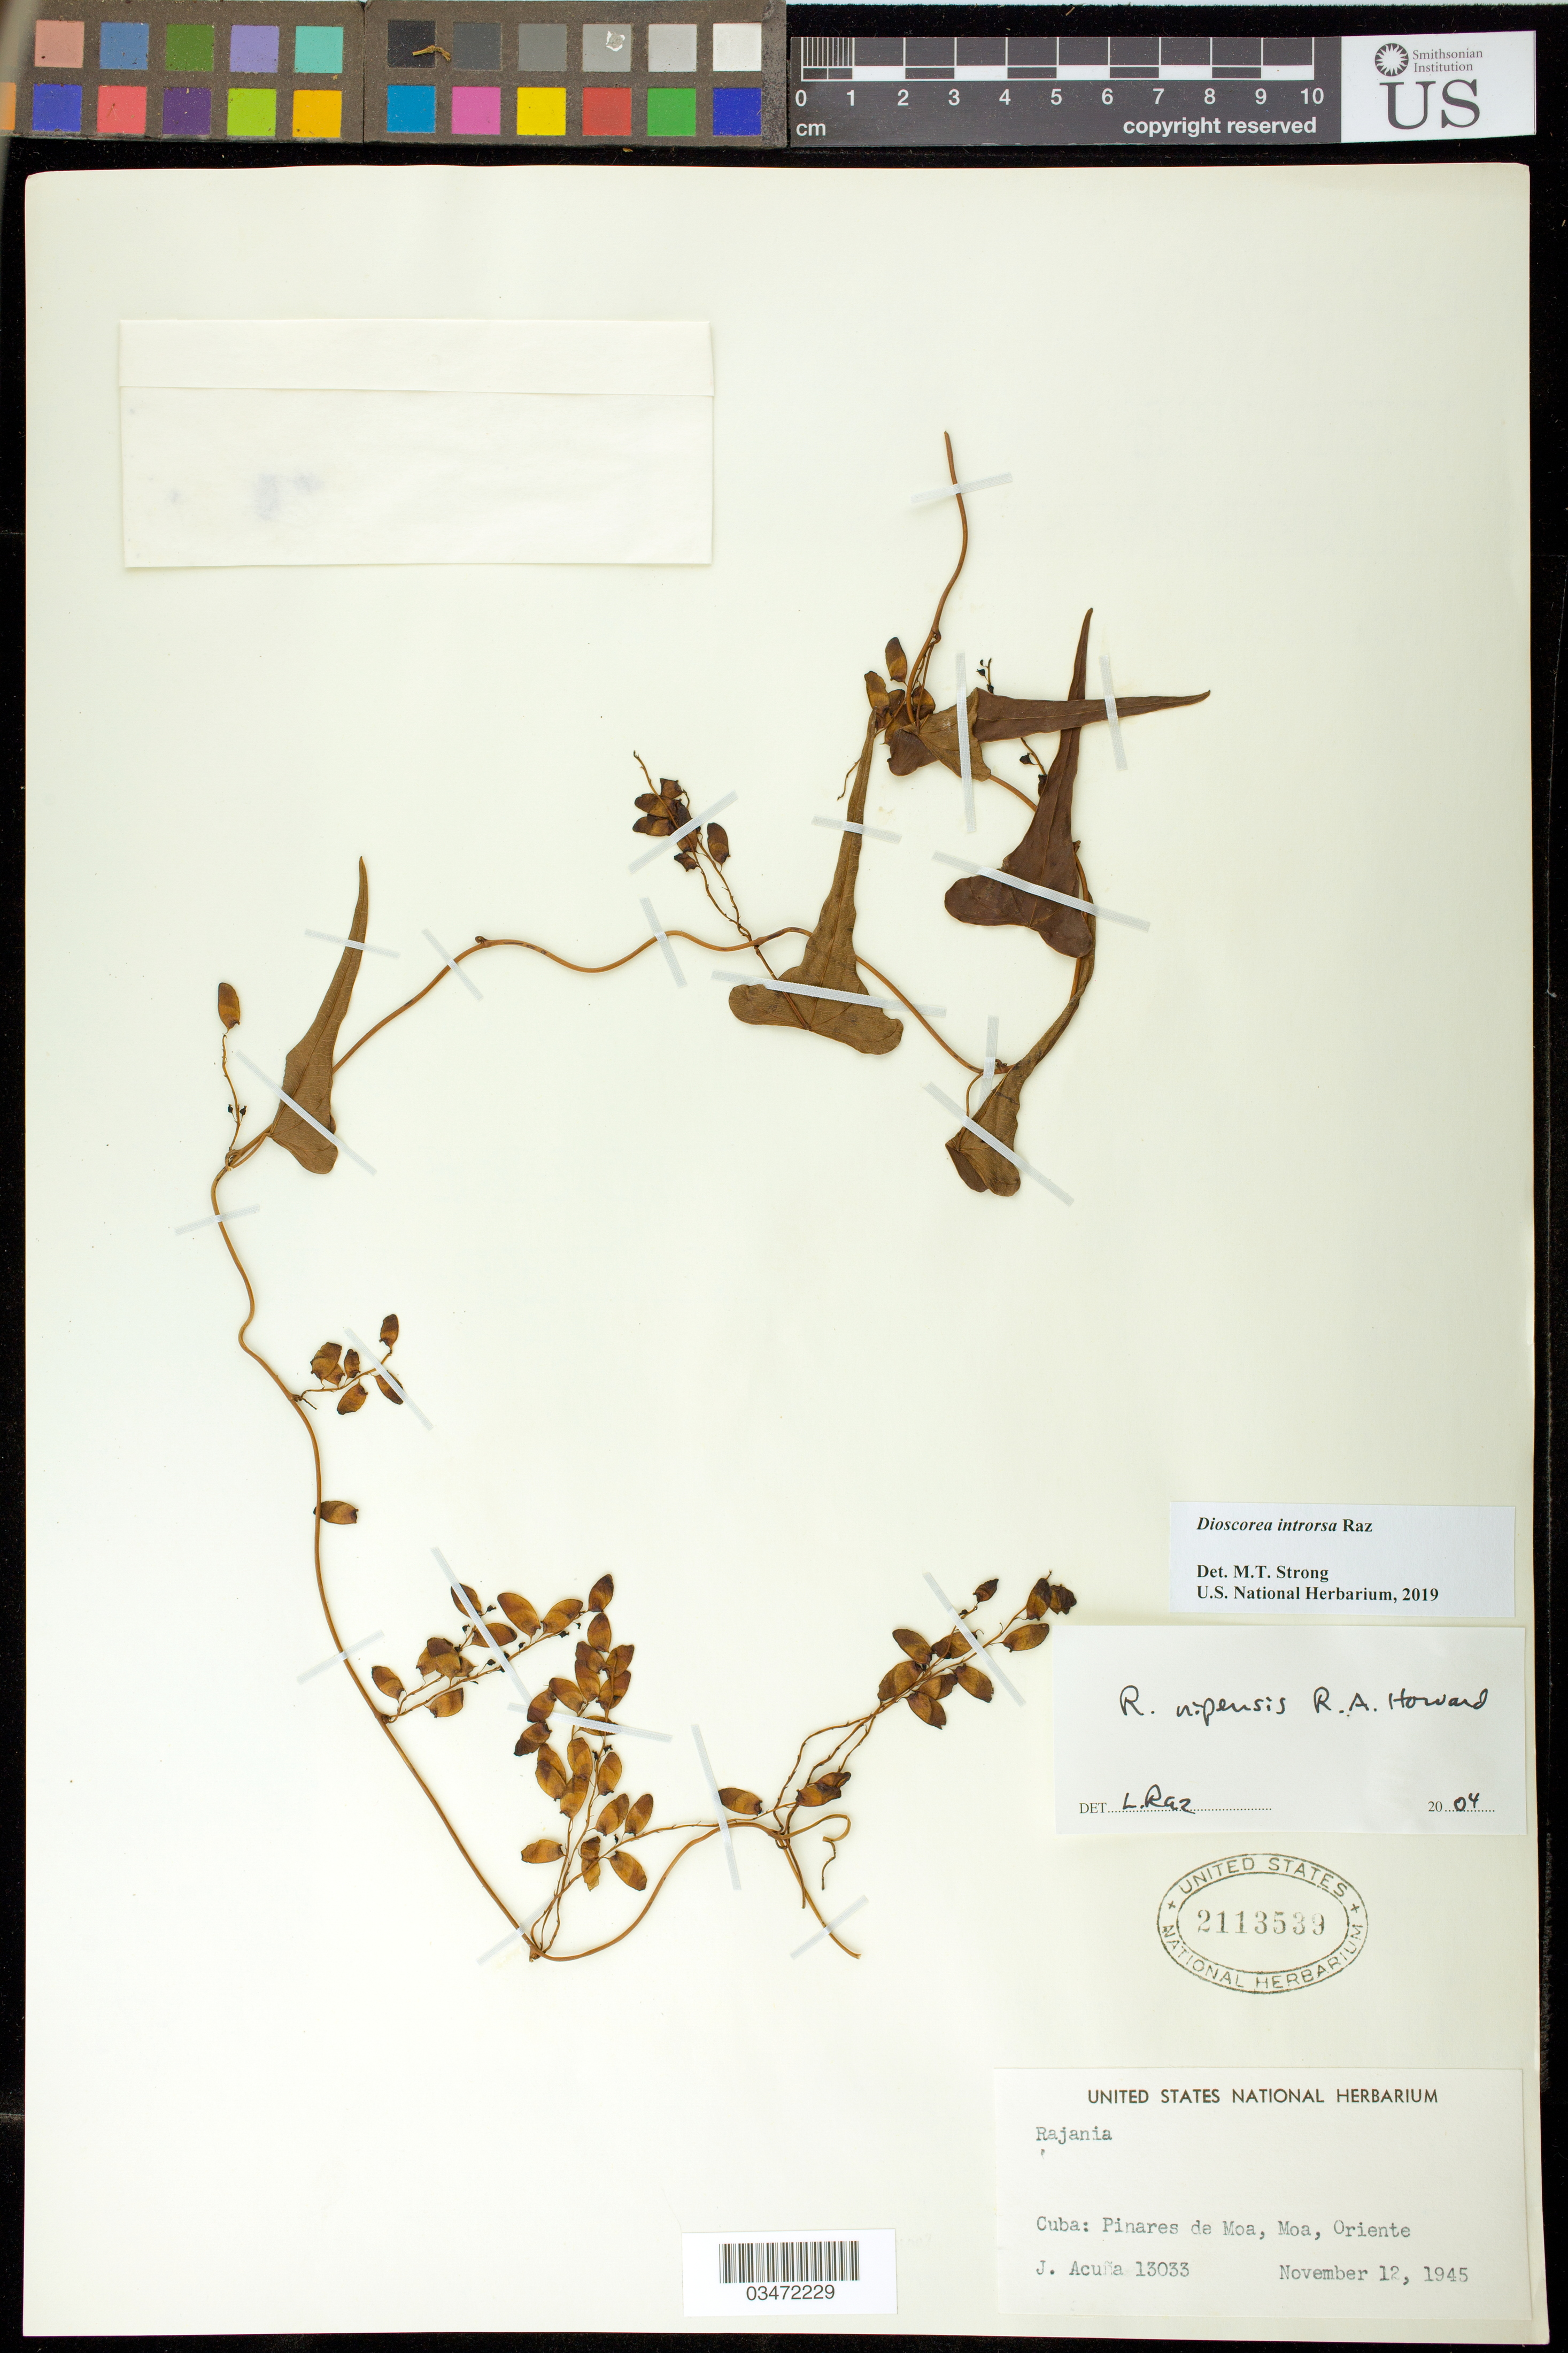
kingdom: Plantae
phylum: Tracheophyta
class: Liliopsida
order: Dioscoreales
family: Dioscoreaceae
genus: Dioscorea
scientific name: Dioscorea introrsa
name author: Raz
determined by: Strong, M. T., (US), Smithsonian Institution - National Museum of Natural History (UNITED STATES)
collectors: J. B. Acuña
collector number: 13033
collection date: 1945-11-12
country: Cuba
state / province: Holguín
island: Cuba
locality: Oriente [Holguín]. Pinares de Moa, Moa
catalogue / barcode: US 2113539